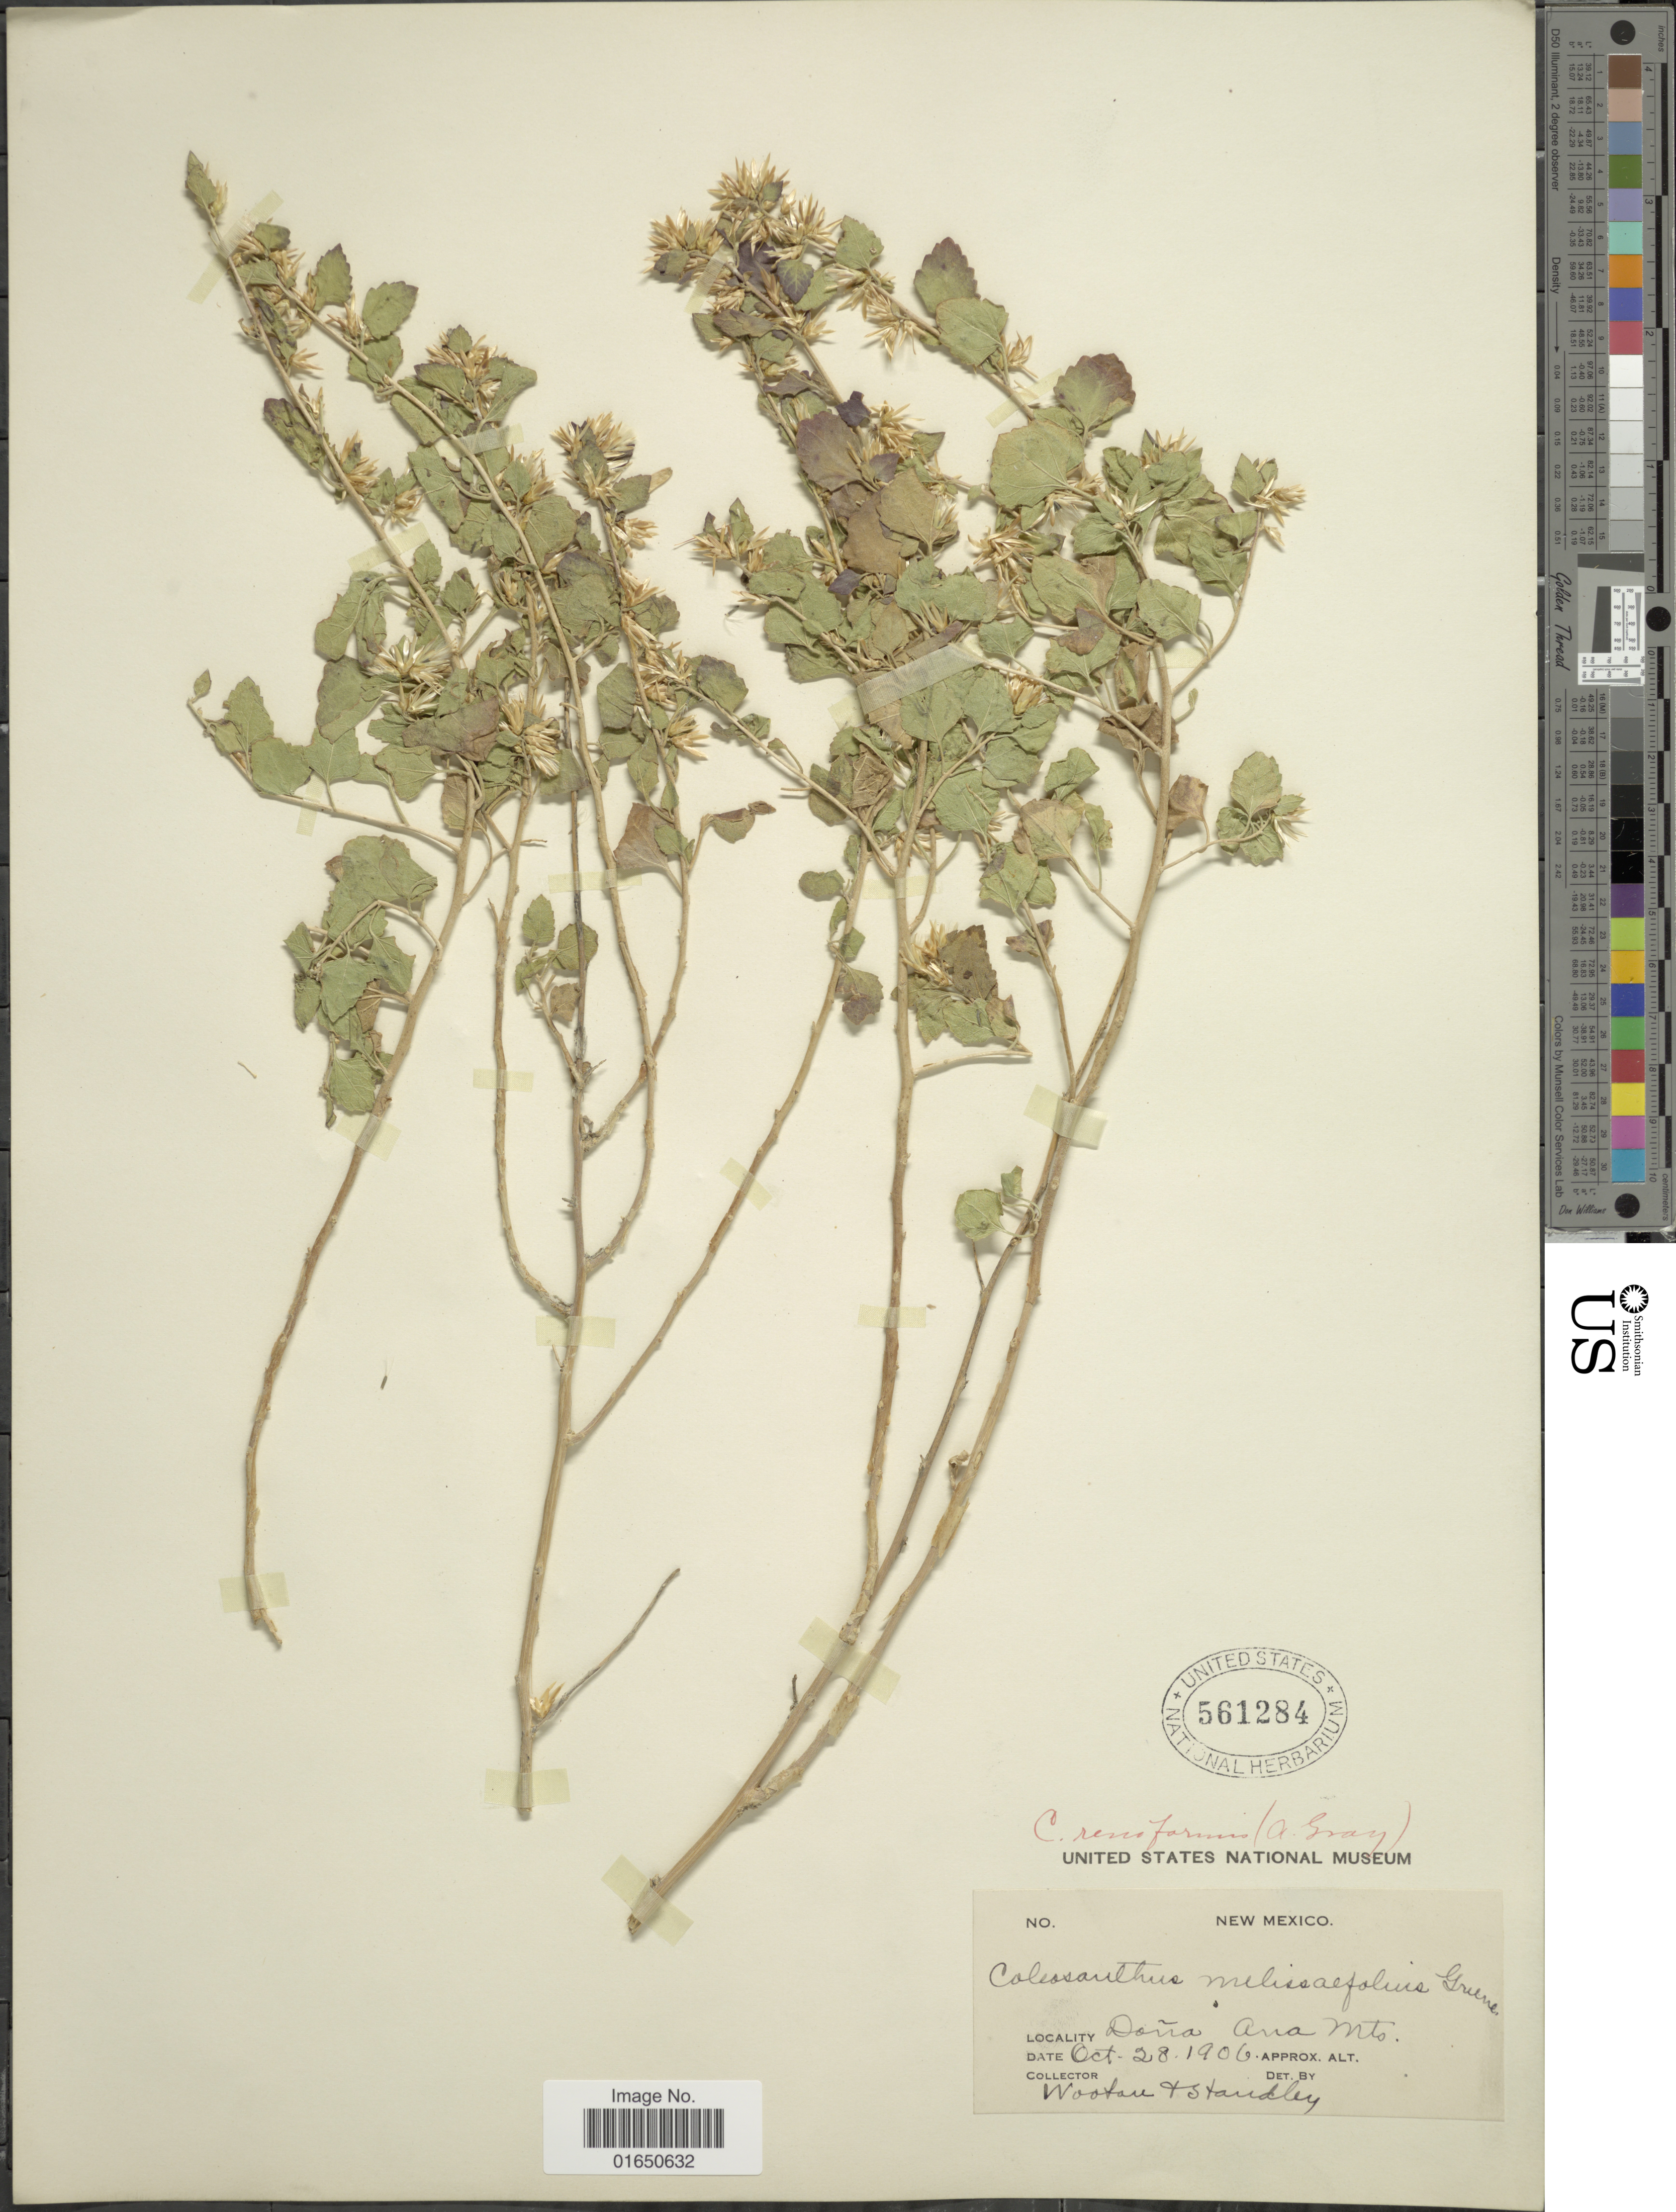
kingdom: Plantae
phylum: Tracheophyta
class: Magnoliopsida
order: Asterales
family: Asteraceae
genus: Brickellia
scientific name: Brickellia californica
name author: (Torr. & A. Gray) A. Gray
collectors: E. O. Wooton & P. C. Standley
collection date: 1906-10-28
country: United States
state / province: New Mexico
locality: Doña Ana Mts.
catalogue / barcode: US 561284